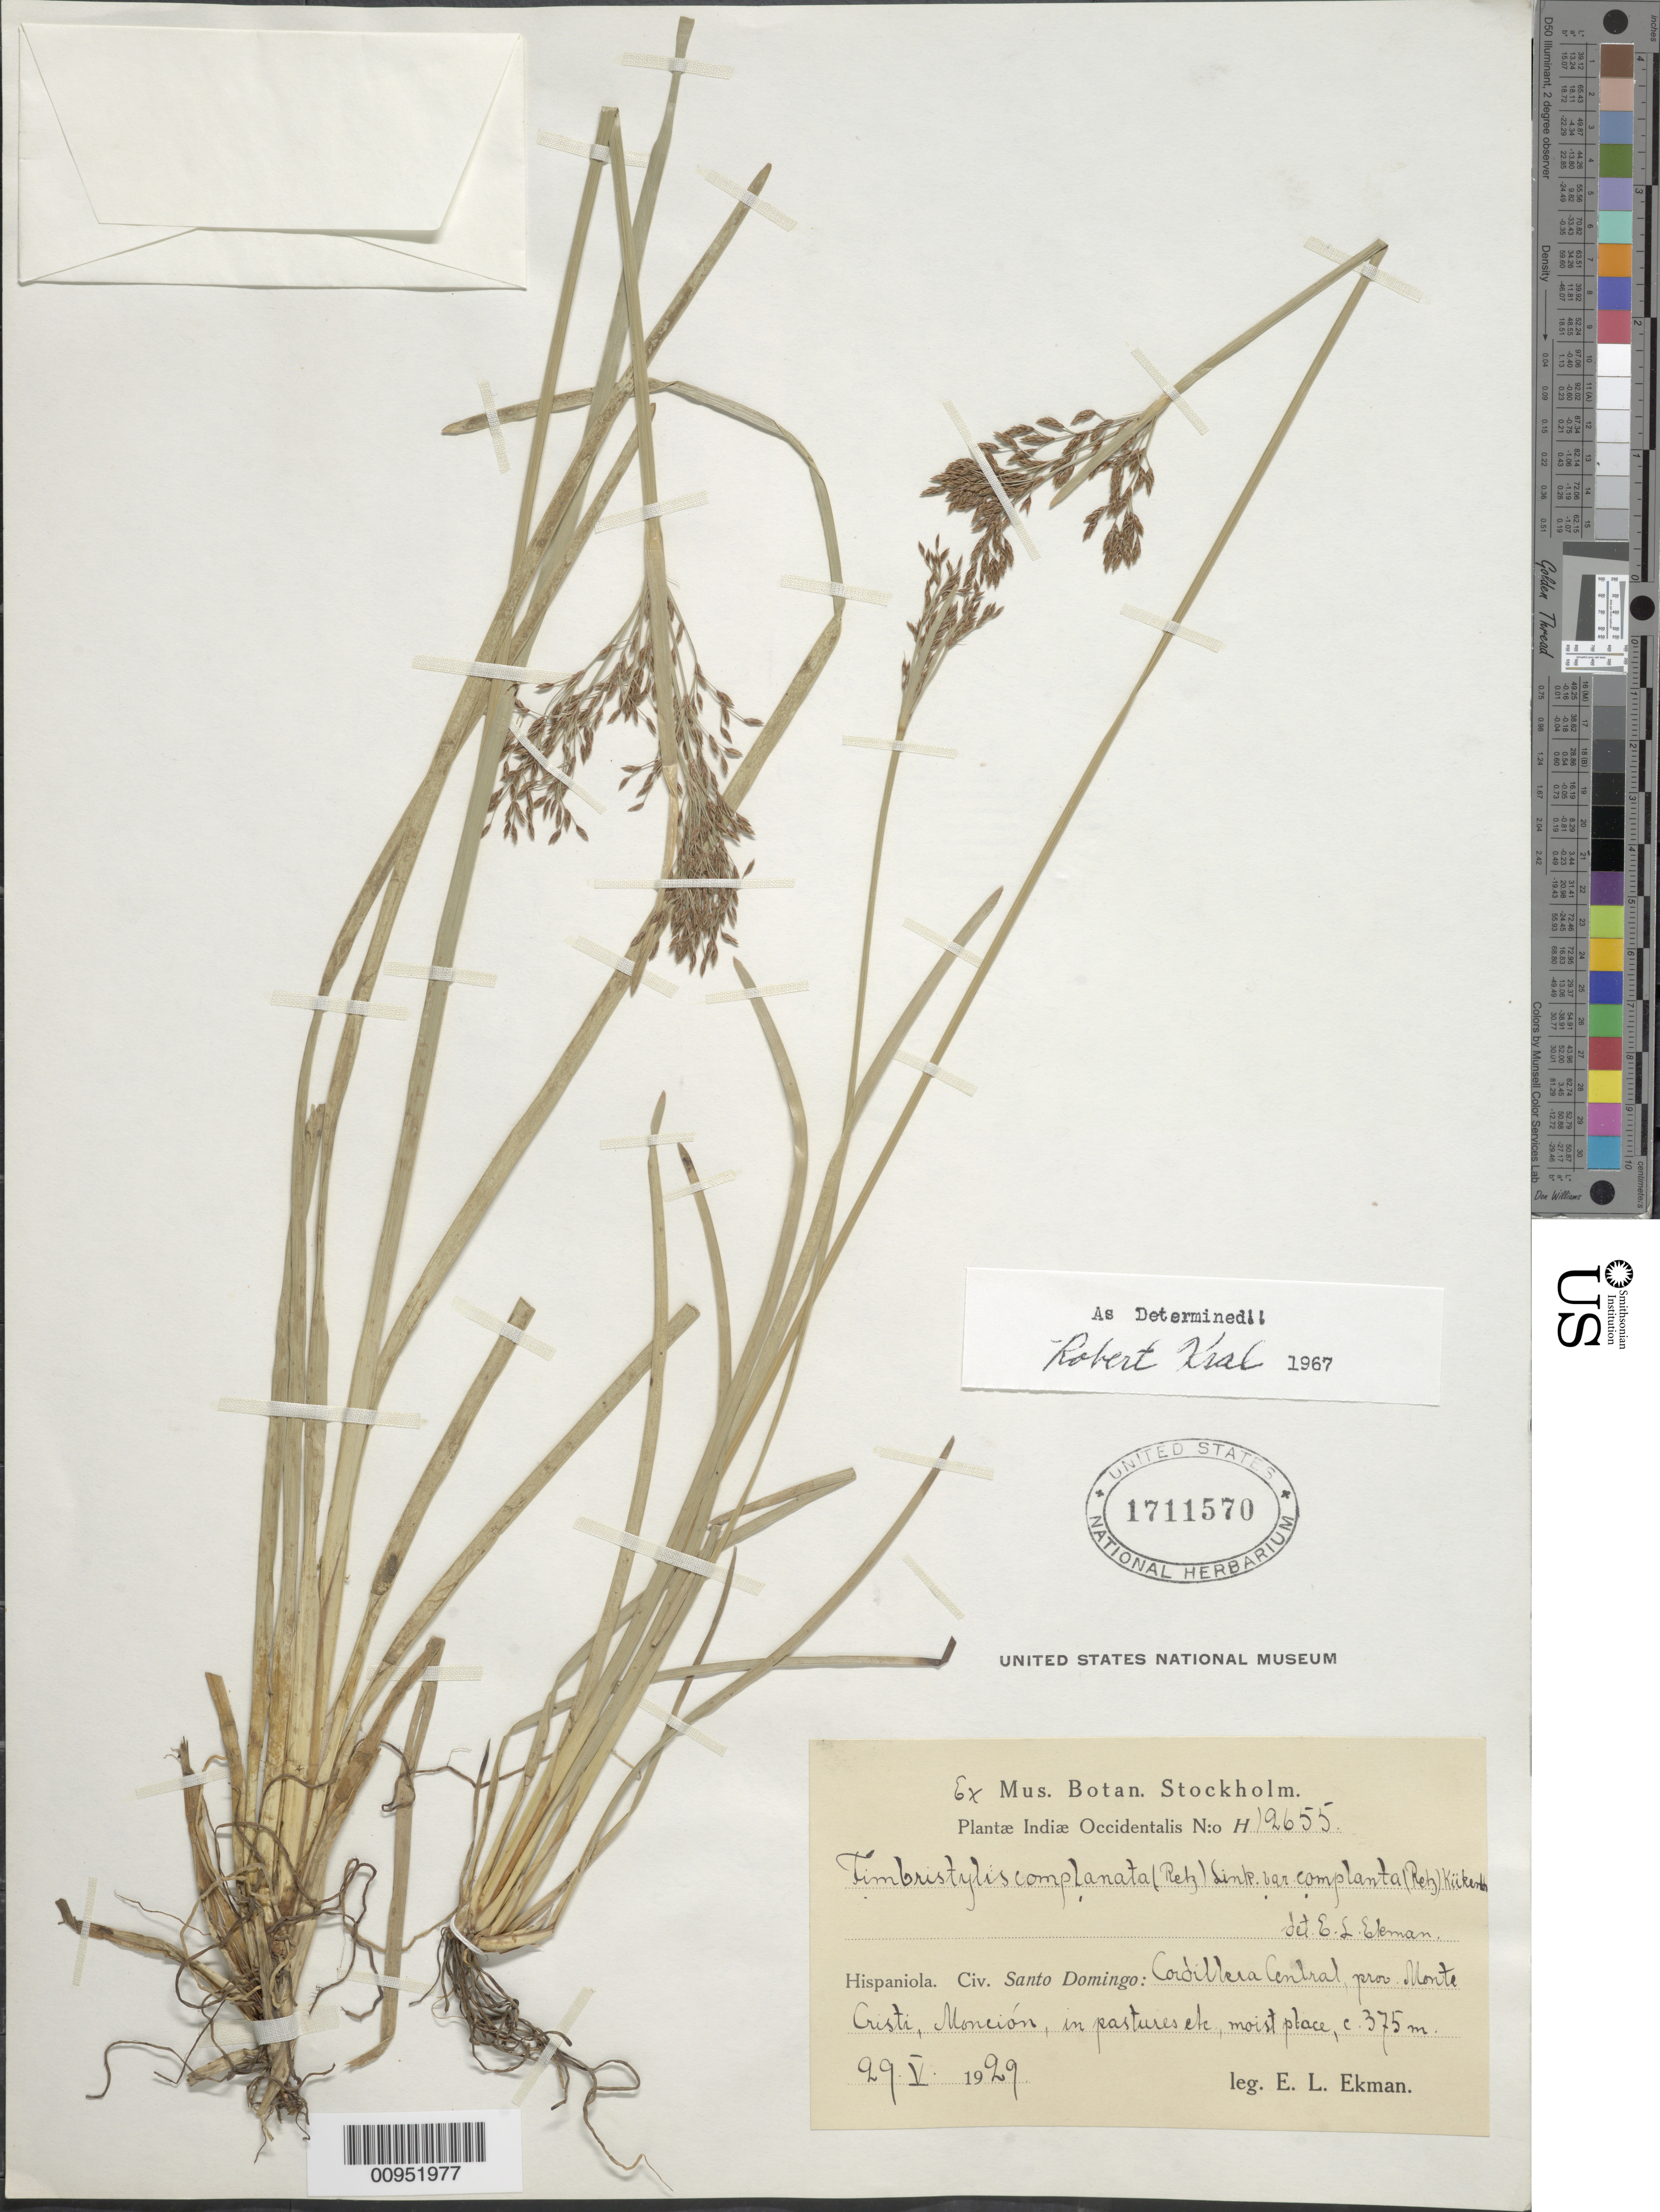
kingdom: Plantae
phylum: Tracheophyta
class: Liliopsida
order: Poales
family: Cyperaceae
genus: Fimbristylis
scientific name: Fimbristylis complanata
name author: (Retz.) Link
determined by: Kral, Robert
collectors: E. L. Ekman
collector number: H 12655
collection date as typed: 29 May 1929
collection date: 1929-05-29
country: Dominican Republic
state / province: Monte Cristi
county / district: Monción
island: Hispaniola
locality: Cordillera Central, pastures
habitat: In pastures, moist place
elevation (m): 375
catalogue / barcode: US 1711570